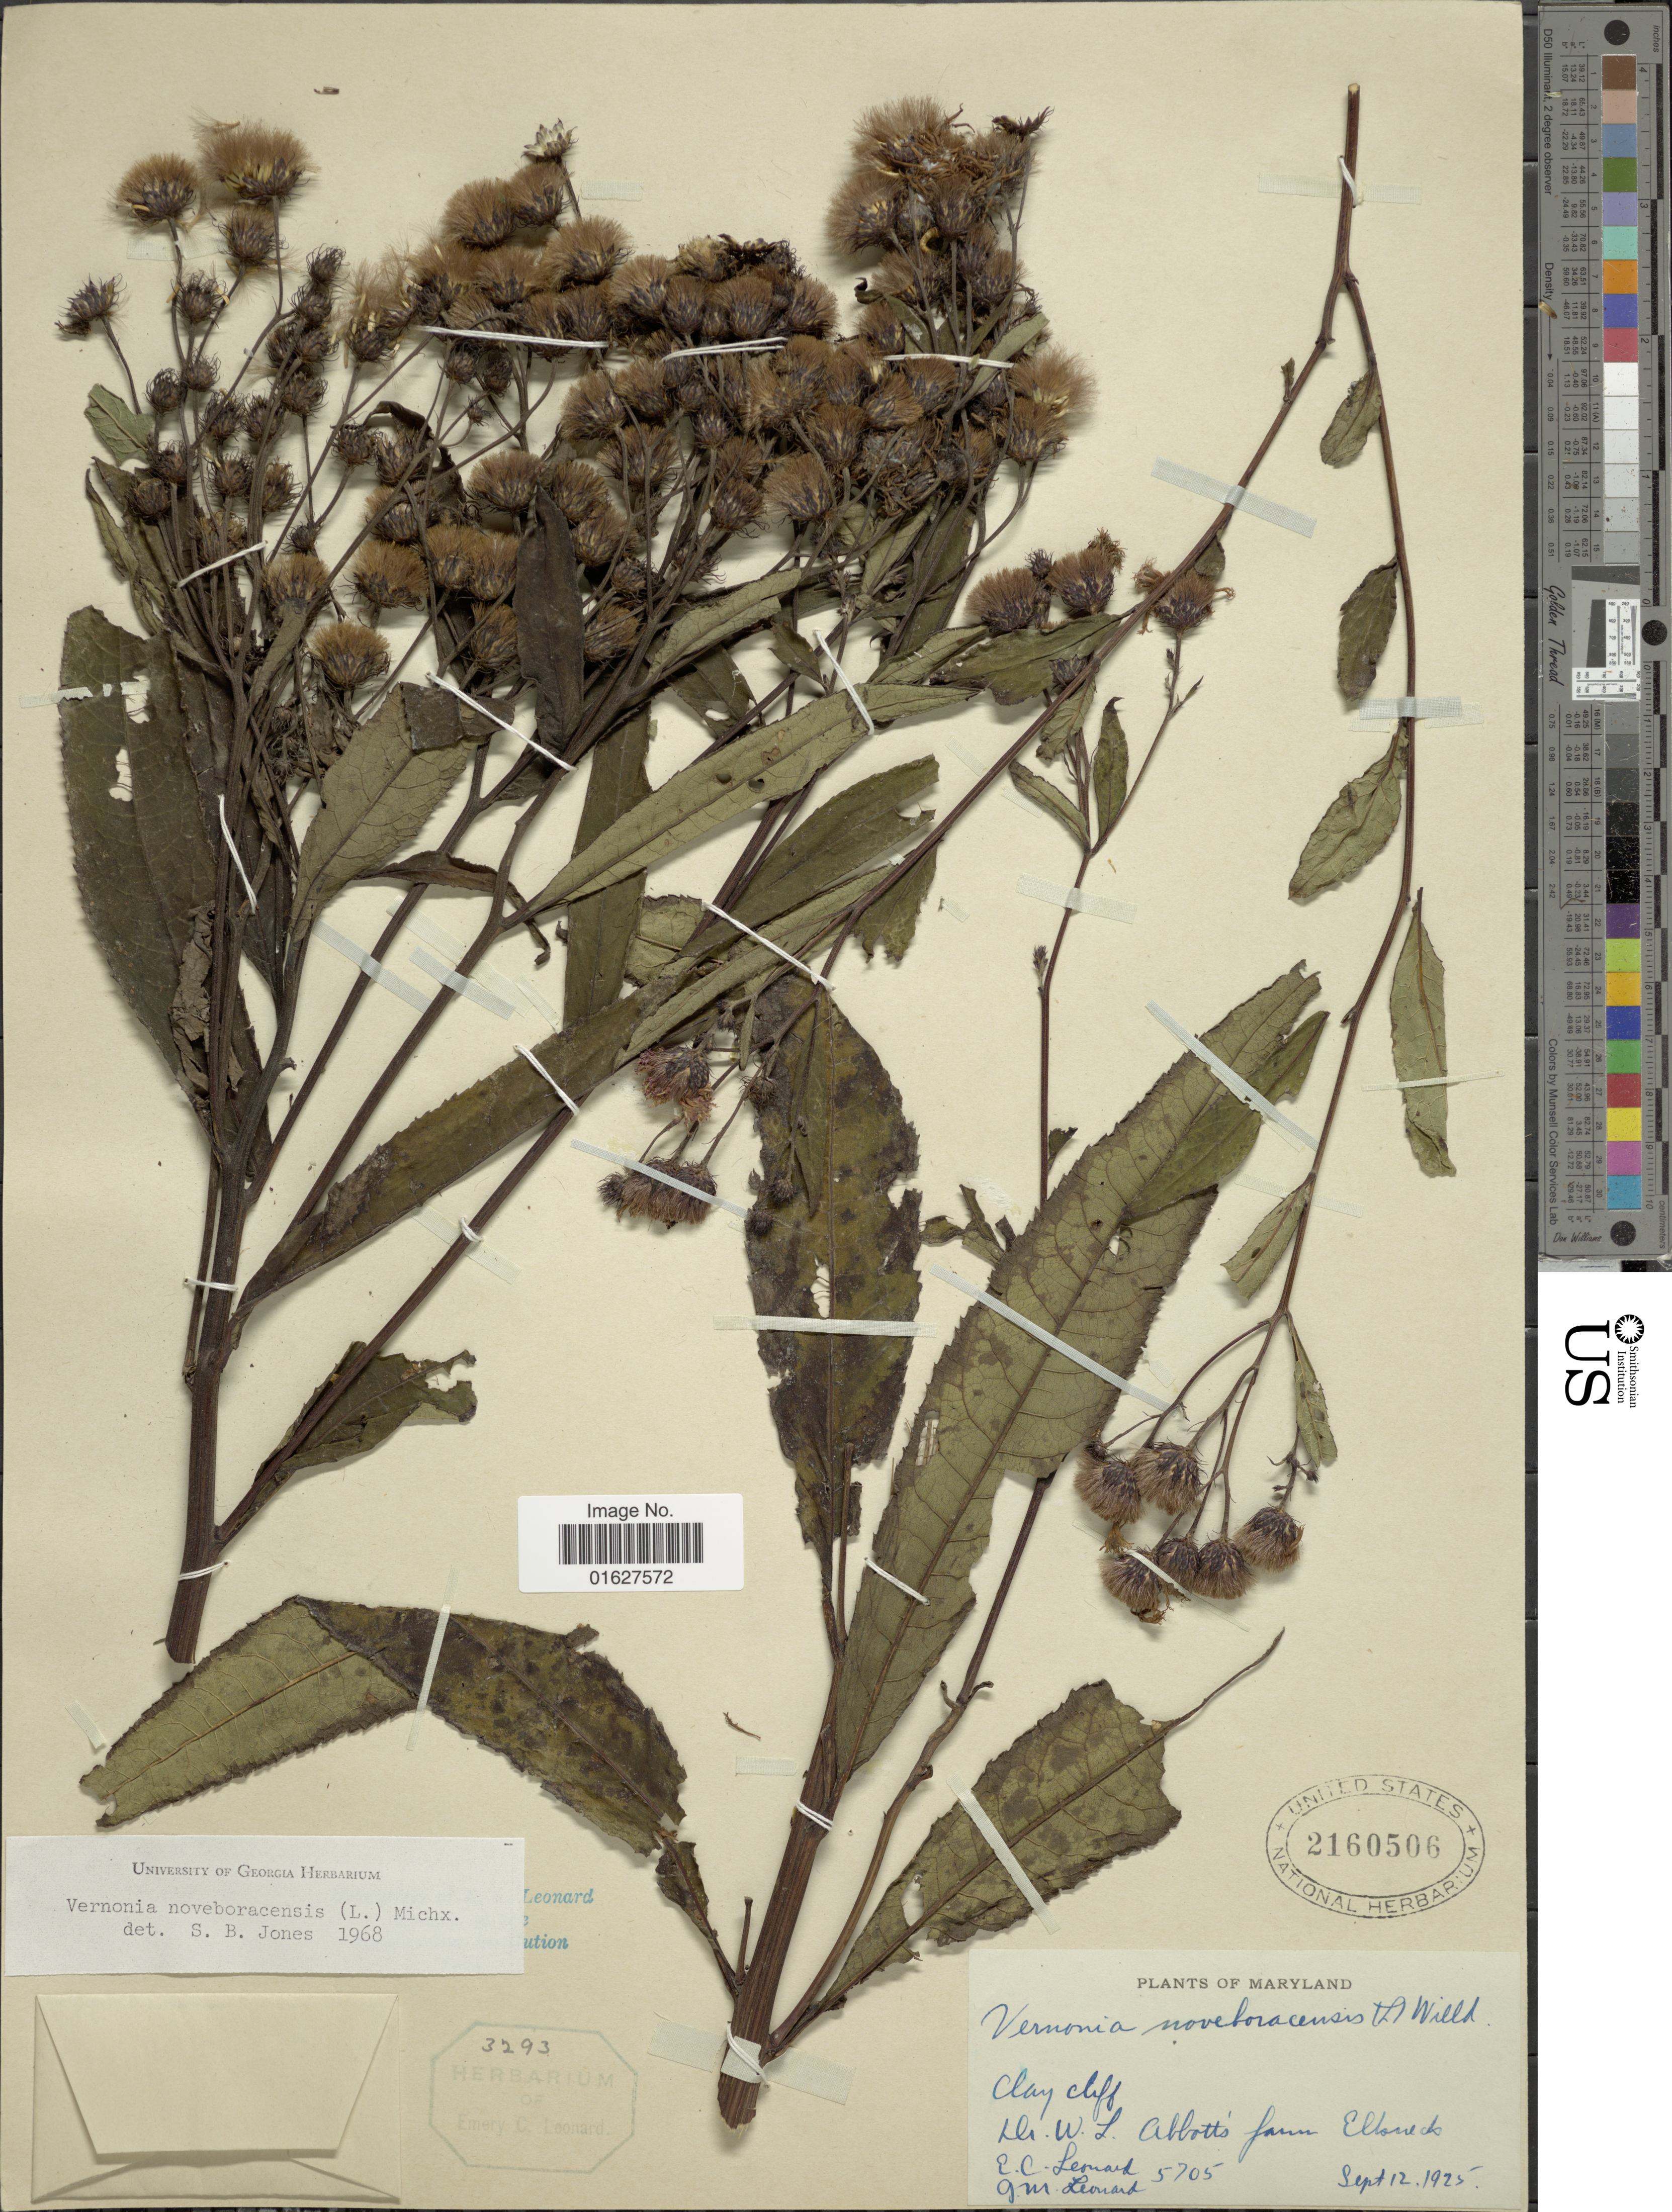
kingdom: Plantae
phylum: Tracheophyta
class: Magnoliopsida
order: Asterales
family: Asteraceae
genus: Vernonia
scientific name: Vernonia noveboracensis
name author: (L.) Michx.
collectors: E. C. Leonard & J. Leonard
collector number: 5705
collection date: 1925-09-12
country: United States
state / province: Maryland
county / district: Cecil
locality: Maryland. Clay Cliff. Dr. W. L. Abbotts' farm Elkneck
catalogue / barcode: US 2160506